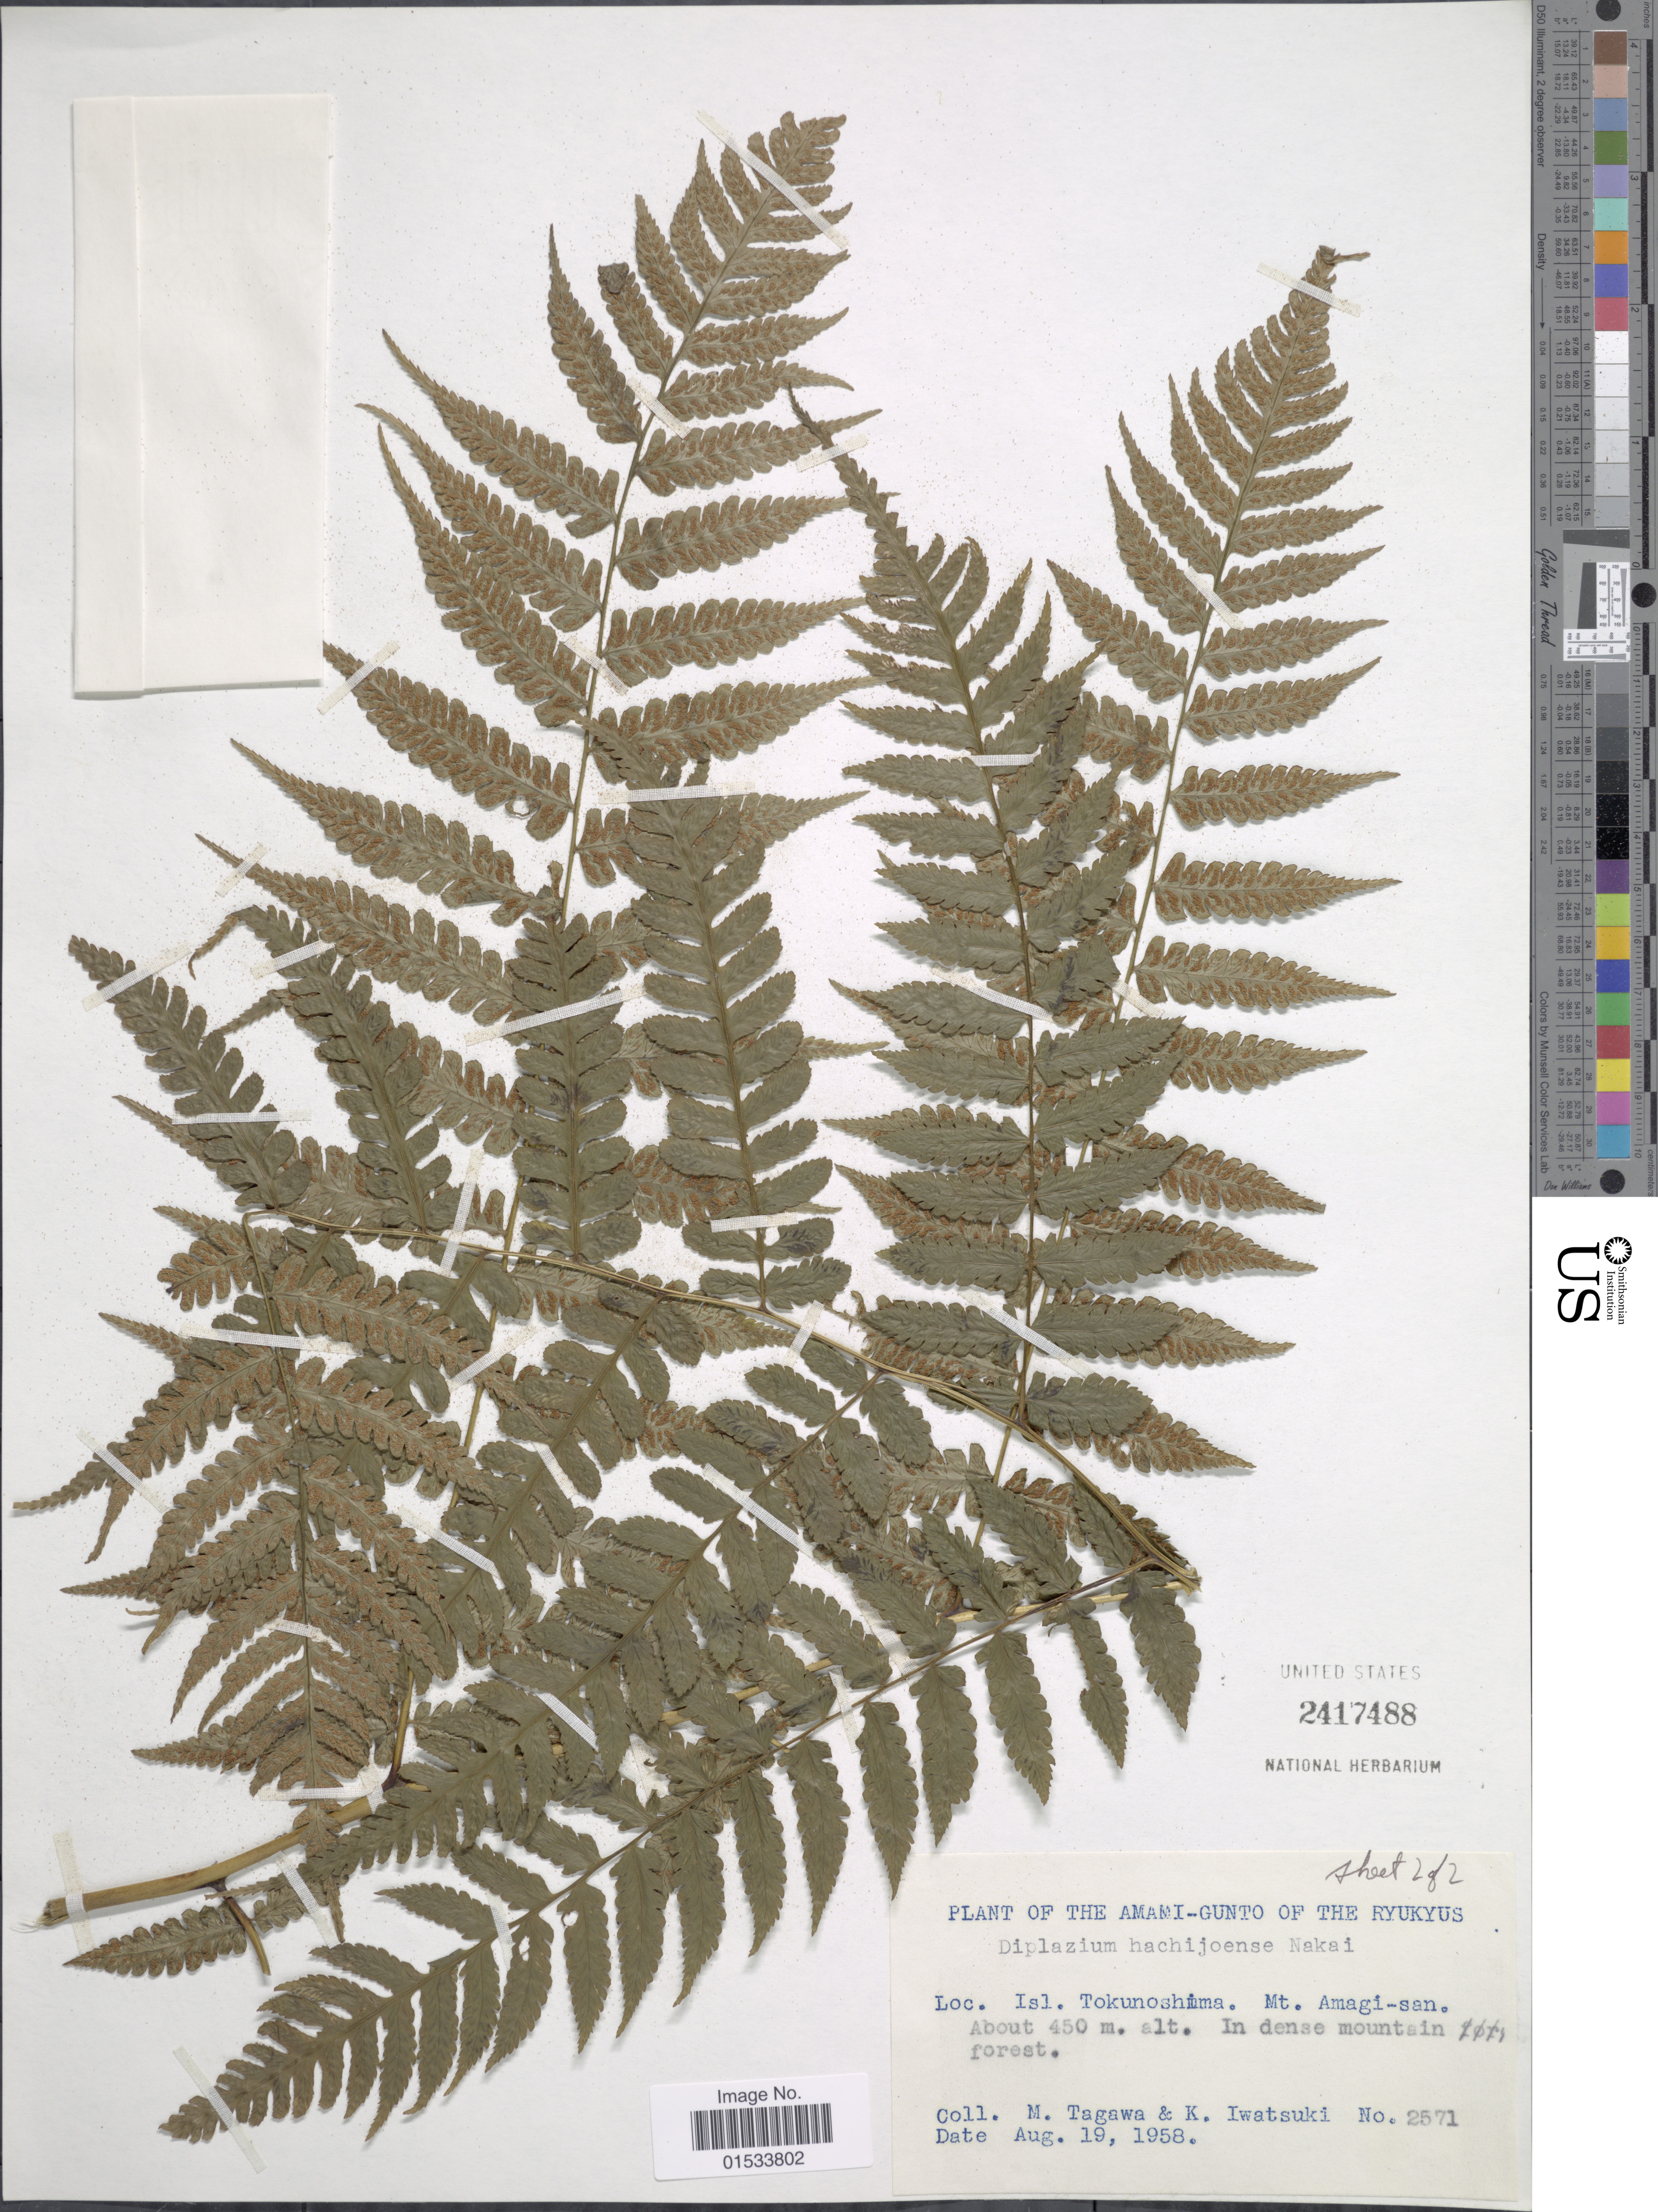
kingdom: Plantae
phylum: Tracheophyta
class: Polypodiopsida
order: Polypodiales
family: Athyriaceae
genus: Diplazium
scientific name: Diplazium hachijoense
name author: Nakai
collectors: M. Tagawa & K. Iwatsuki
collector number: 2571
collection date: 1958-08-19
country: Japan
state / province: Okinawa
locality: Amami- Gunto of the Ryukyus, Isl. Tokunoshima, Mt. Amagi- san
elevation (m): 450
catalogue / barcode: US 2417488